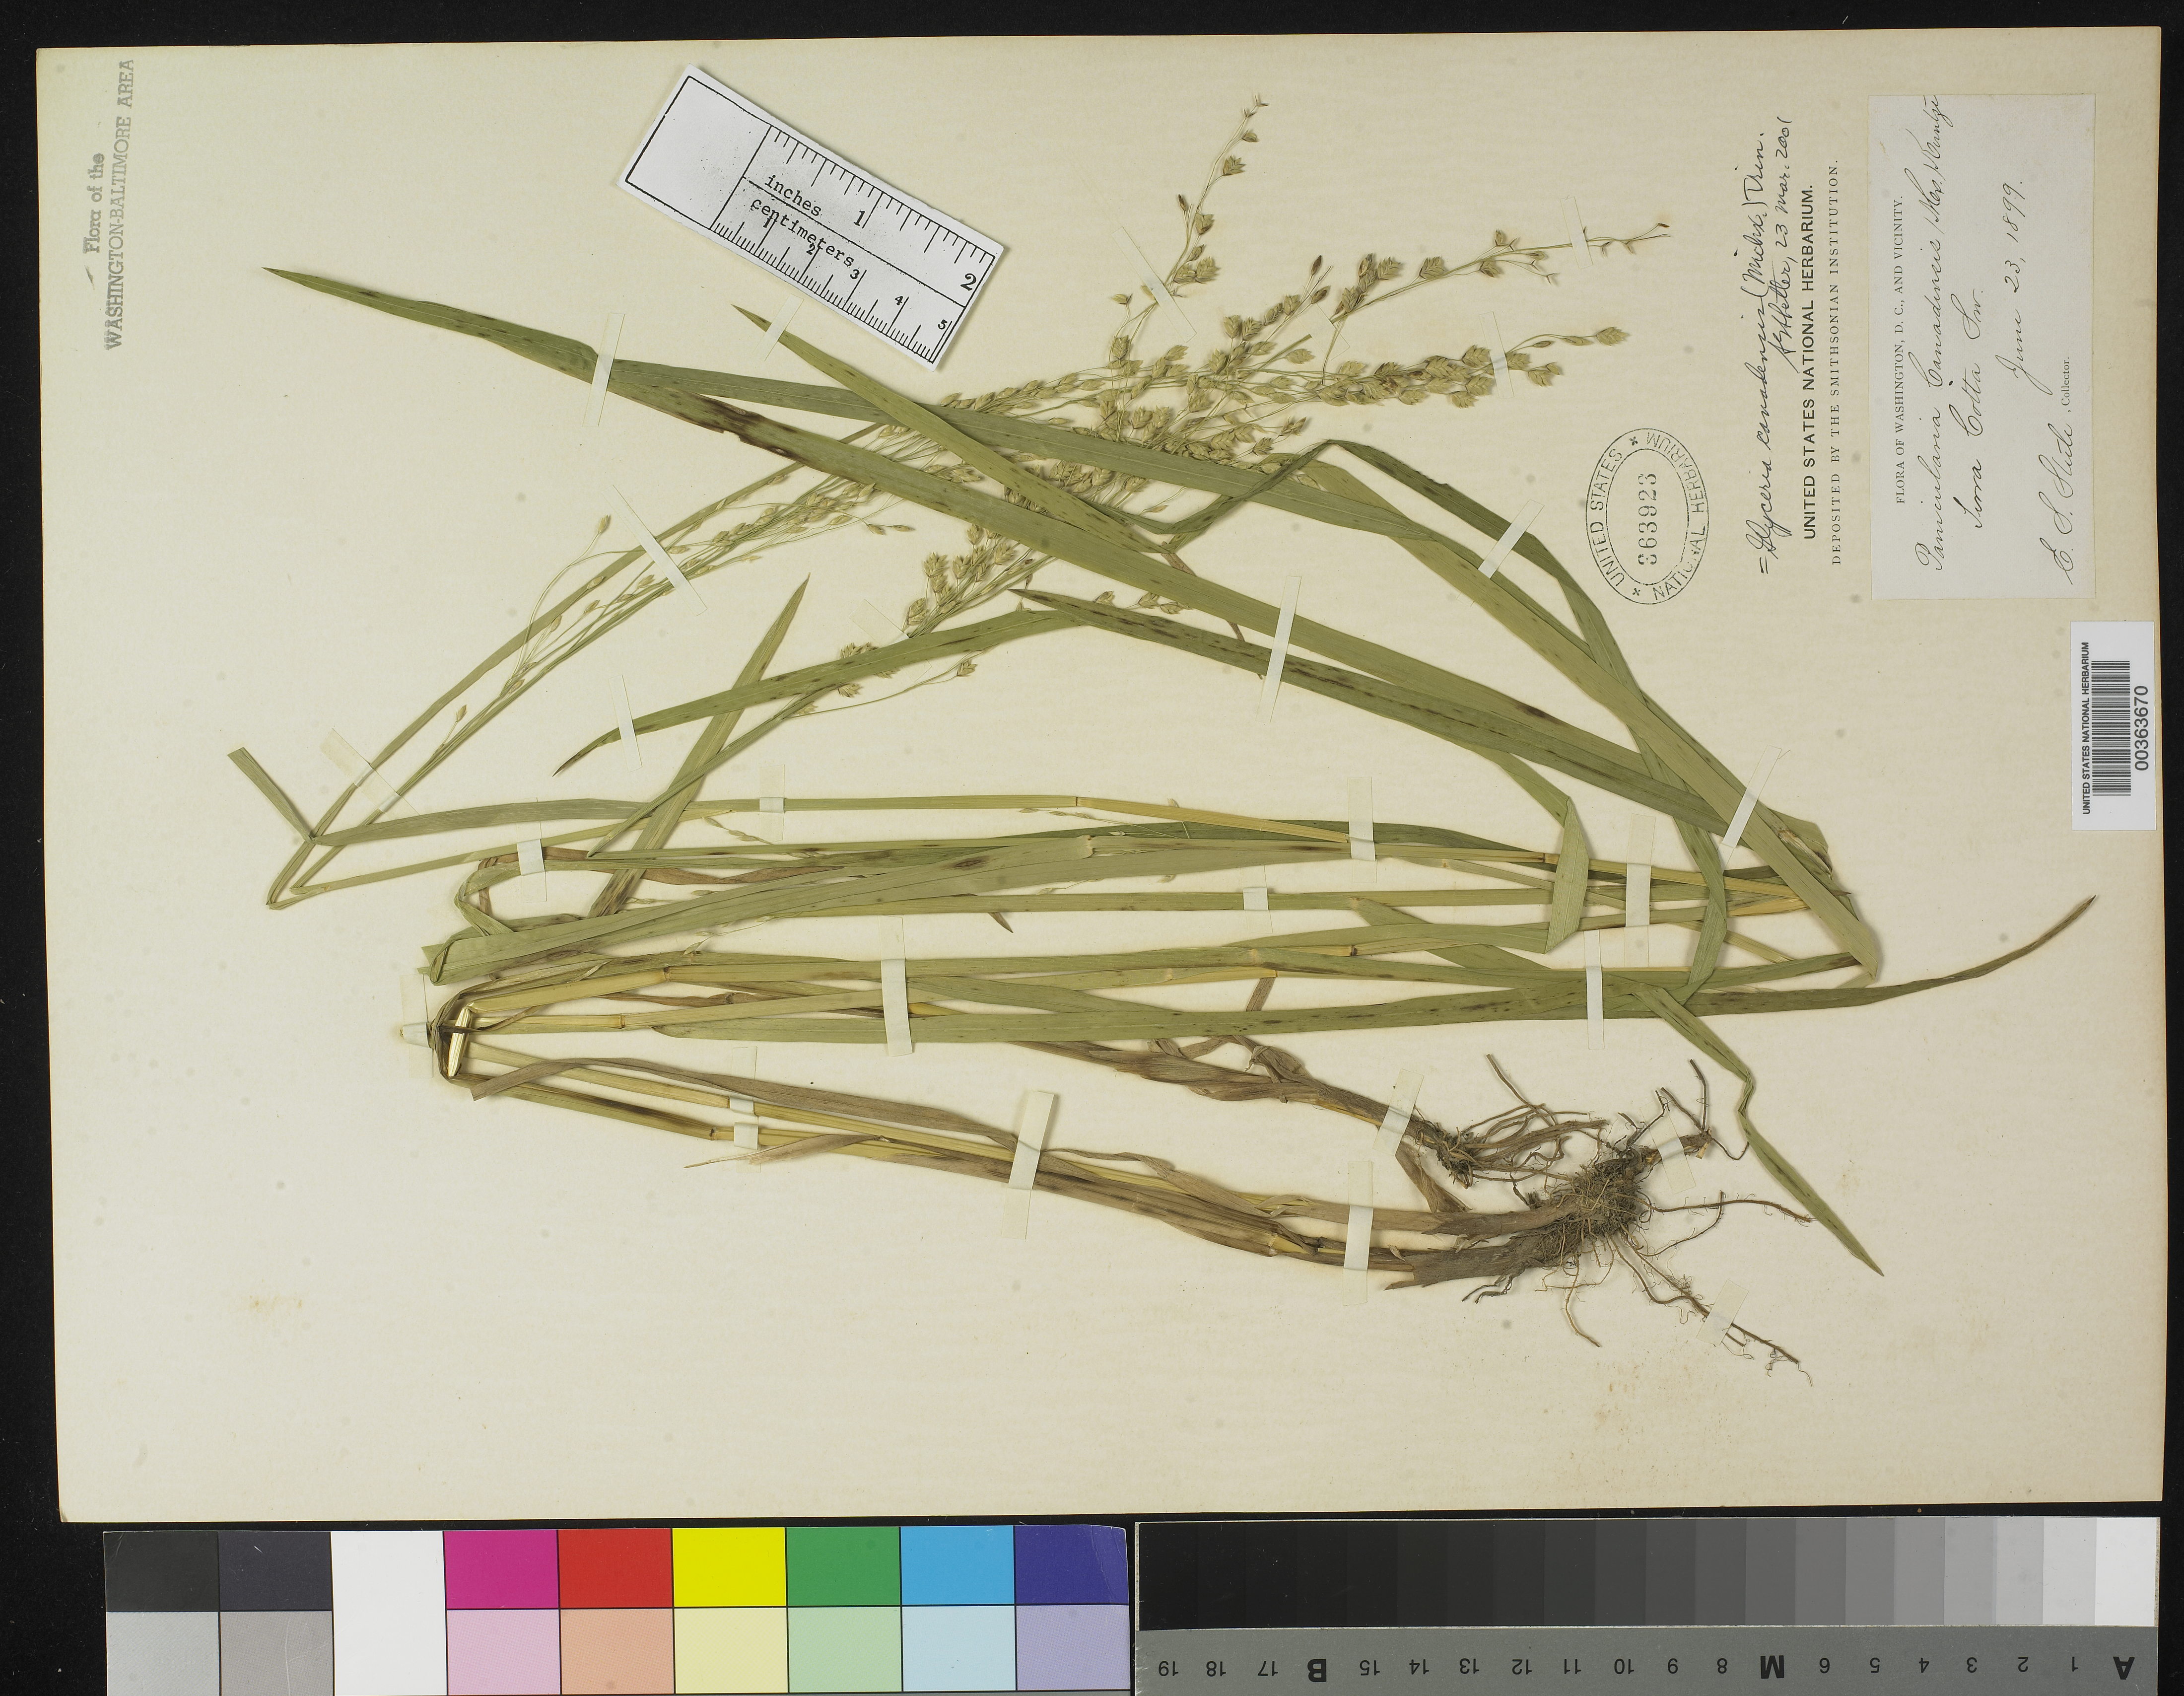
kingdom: Plantae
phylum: Tracheophyta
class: Liliopsida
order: Poales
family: Poaceae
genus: Glyceria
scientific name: Glyceria canadensis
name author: (Michx.) Trin.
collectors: E. Steele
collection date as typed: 23 Jun 1899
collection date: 1899-06-23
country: United States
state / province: District of Columbia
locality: Terra Cotta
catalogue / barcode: US 363923